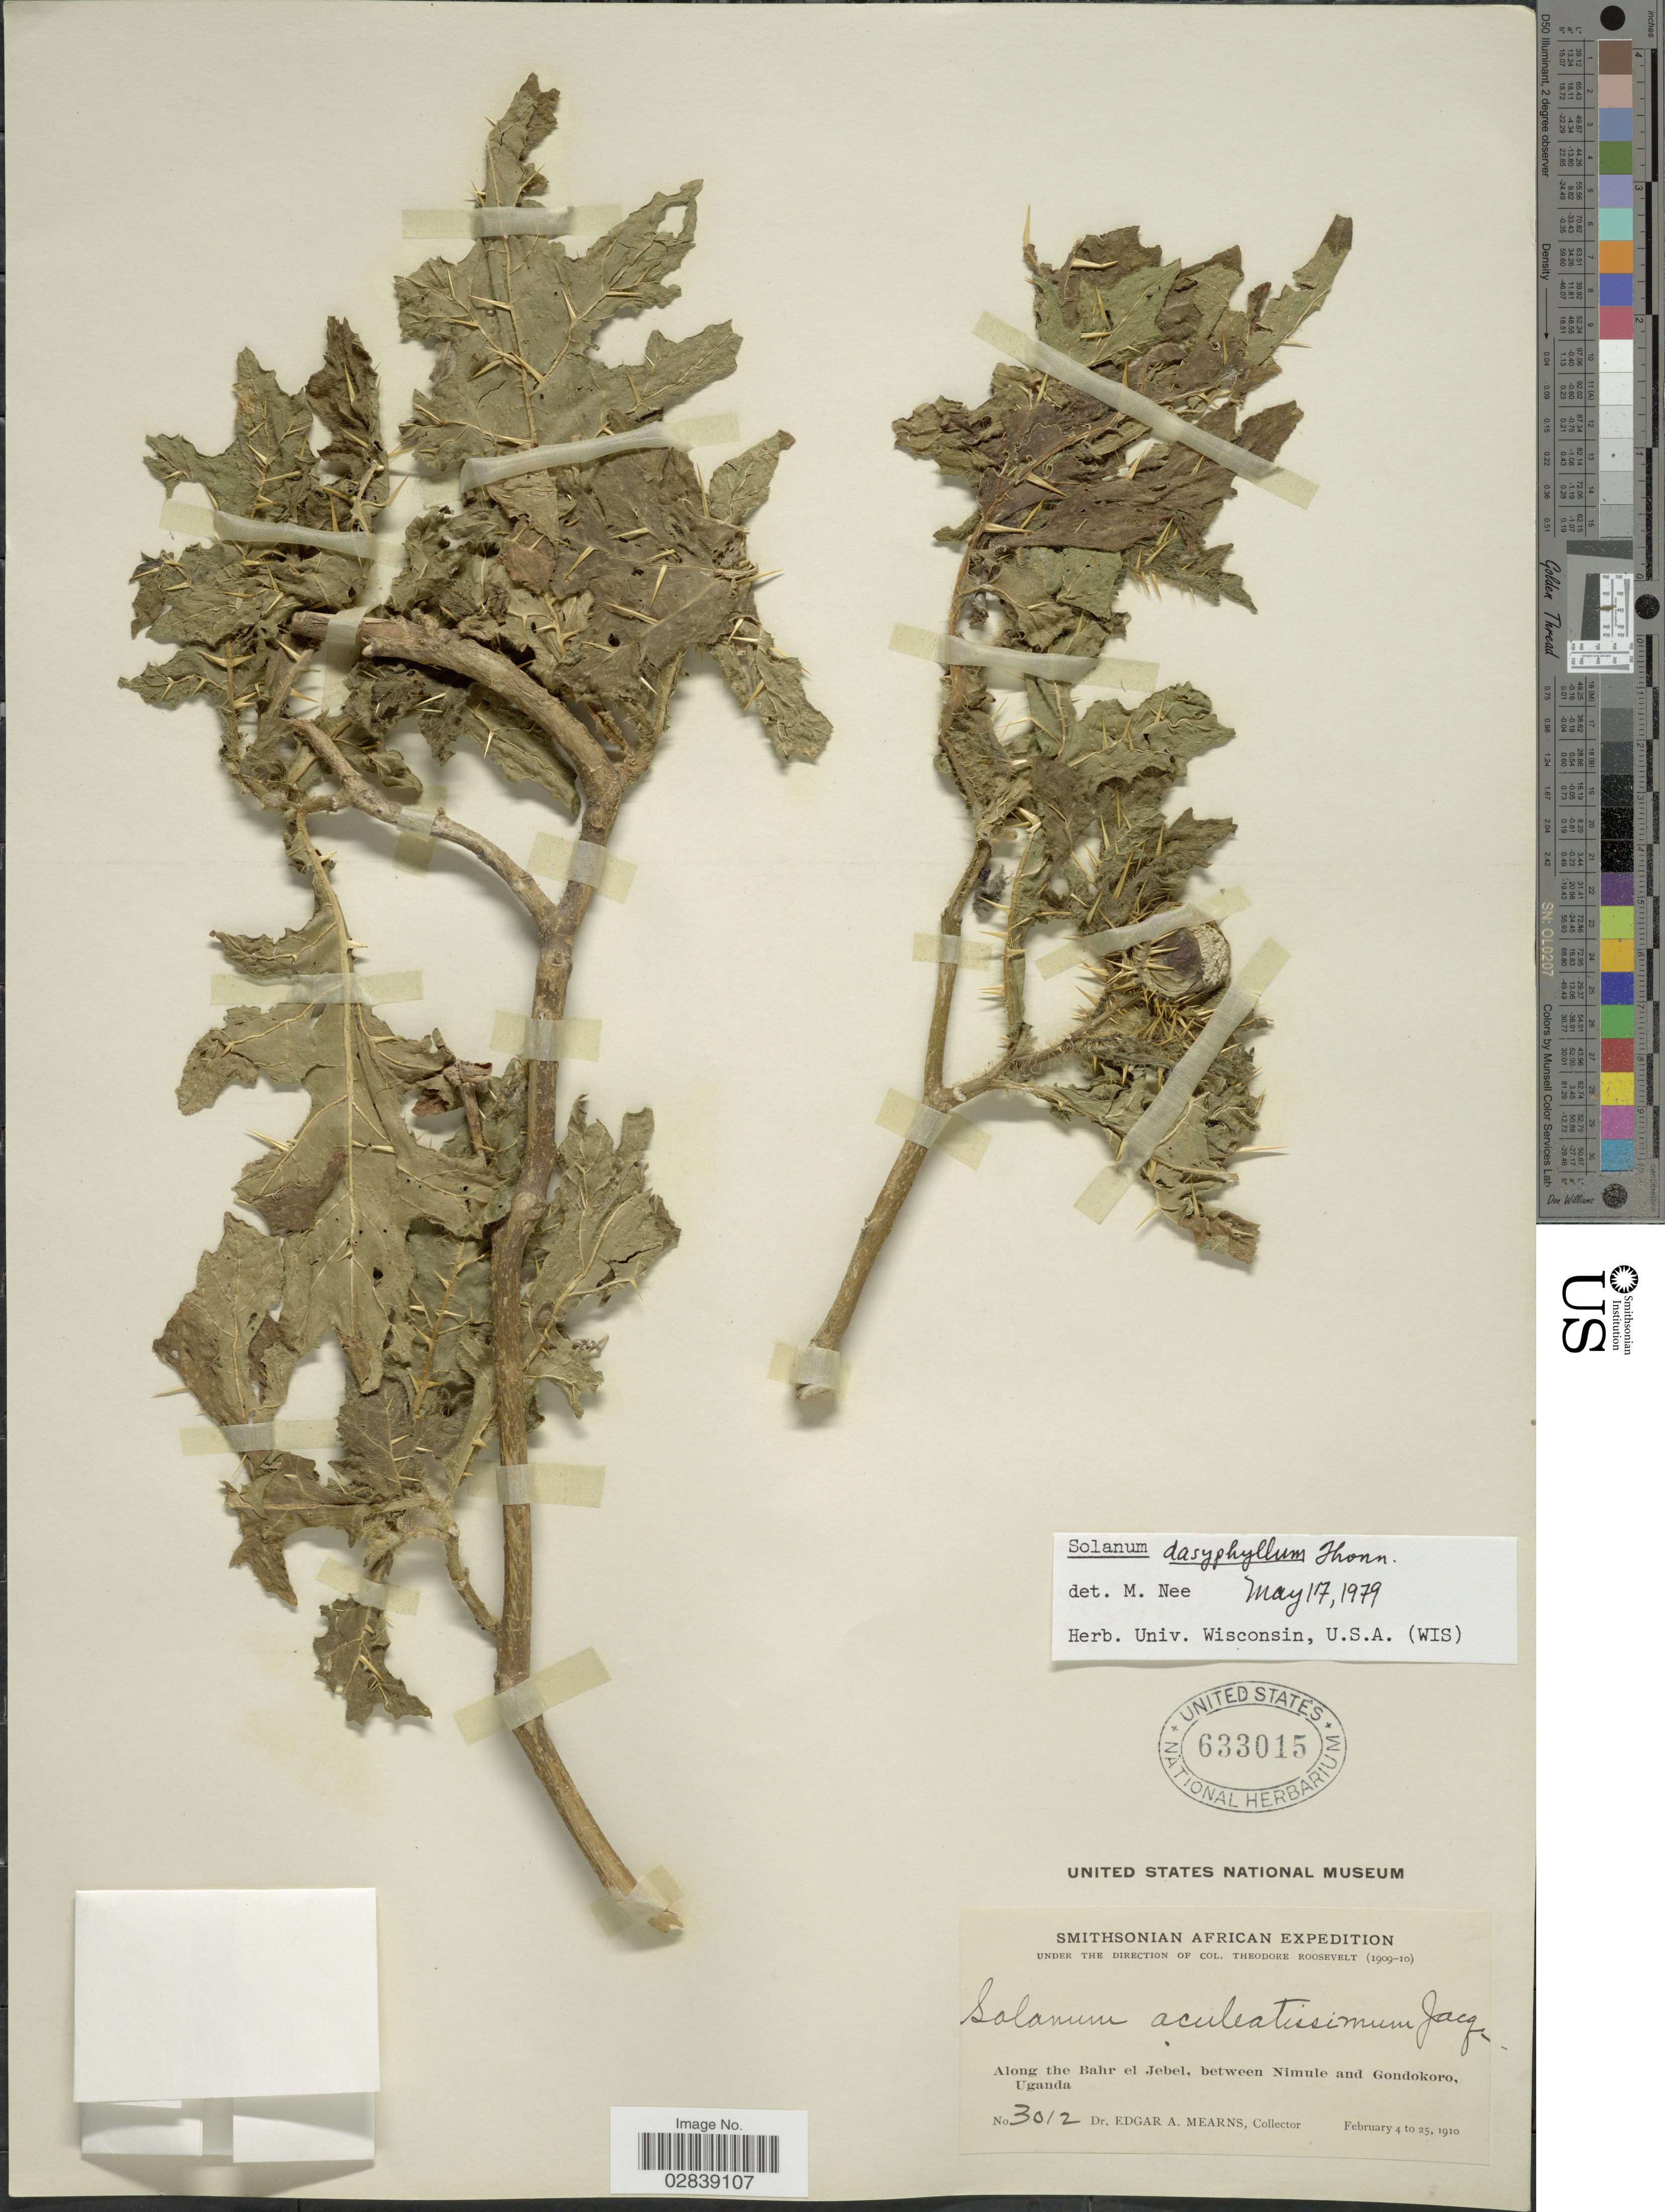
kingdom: Plantae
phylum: Tracheophyta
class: Magnoliopsida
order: Solanales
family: Solanaceae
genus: Solanum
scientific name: Solanum dasyphyllum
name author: Schumach. & Thonn.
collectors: E. A. Mearns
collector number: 3012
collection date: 1910-02-04/1910-02-25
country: Uganda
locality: Along the Bahr el Jebel, between Nimule and Gondokoro.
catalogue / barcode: US 633015